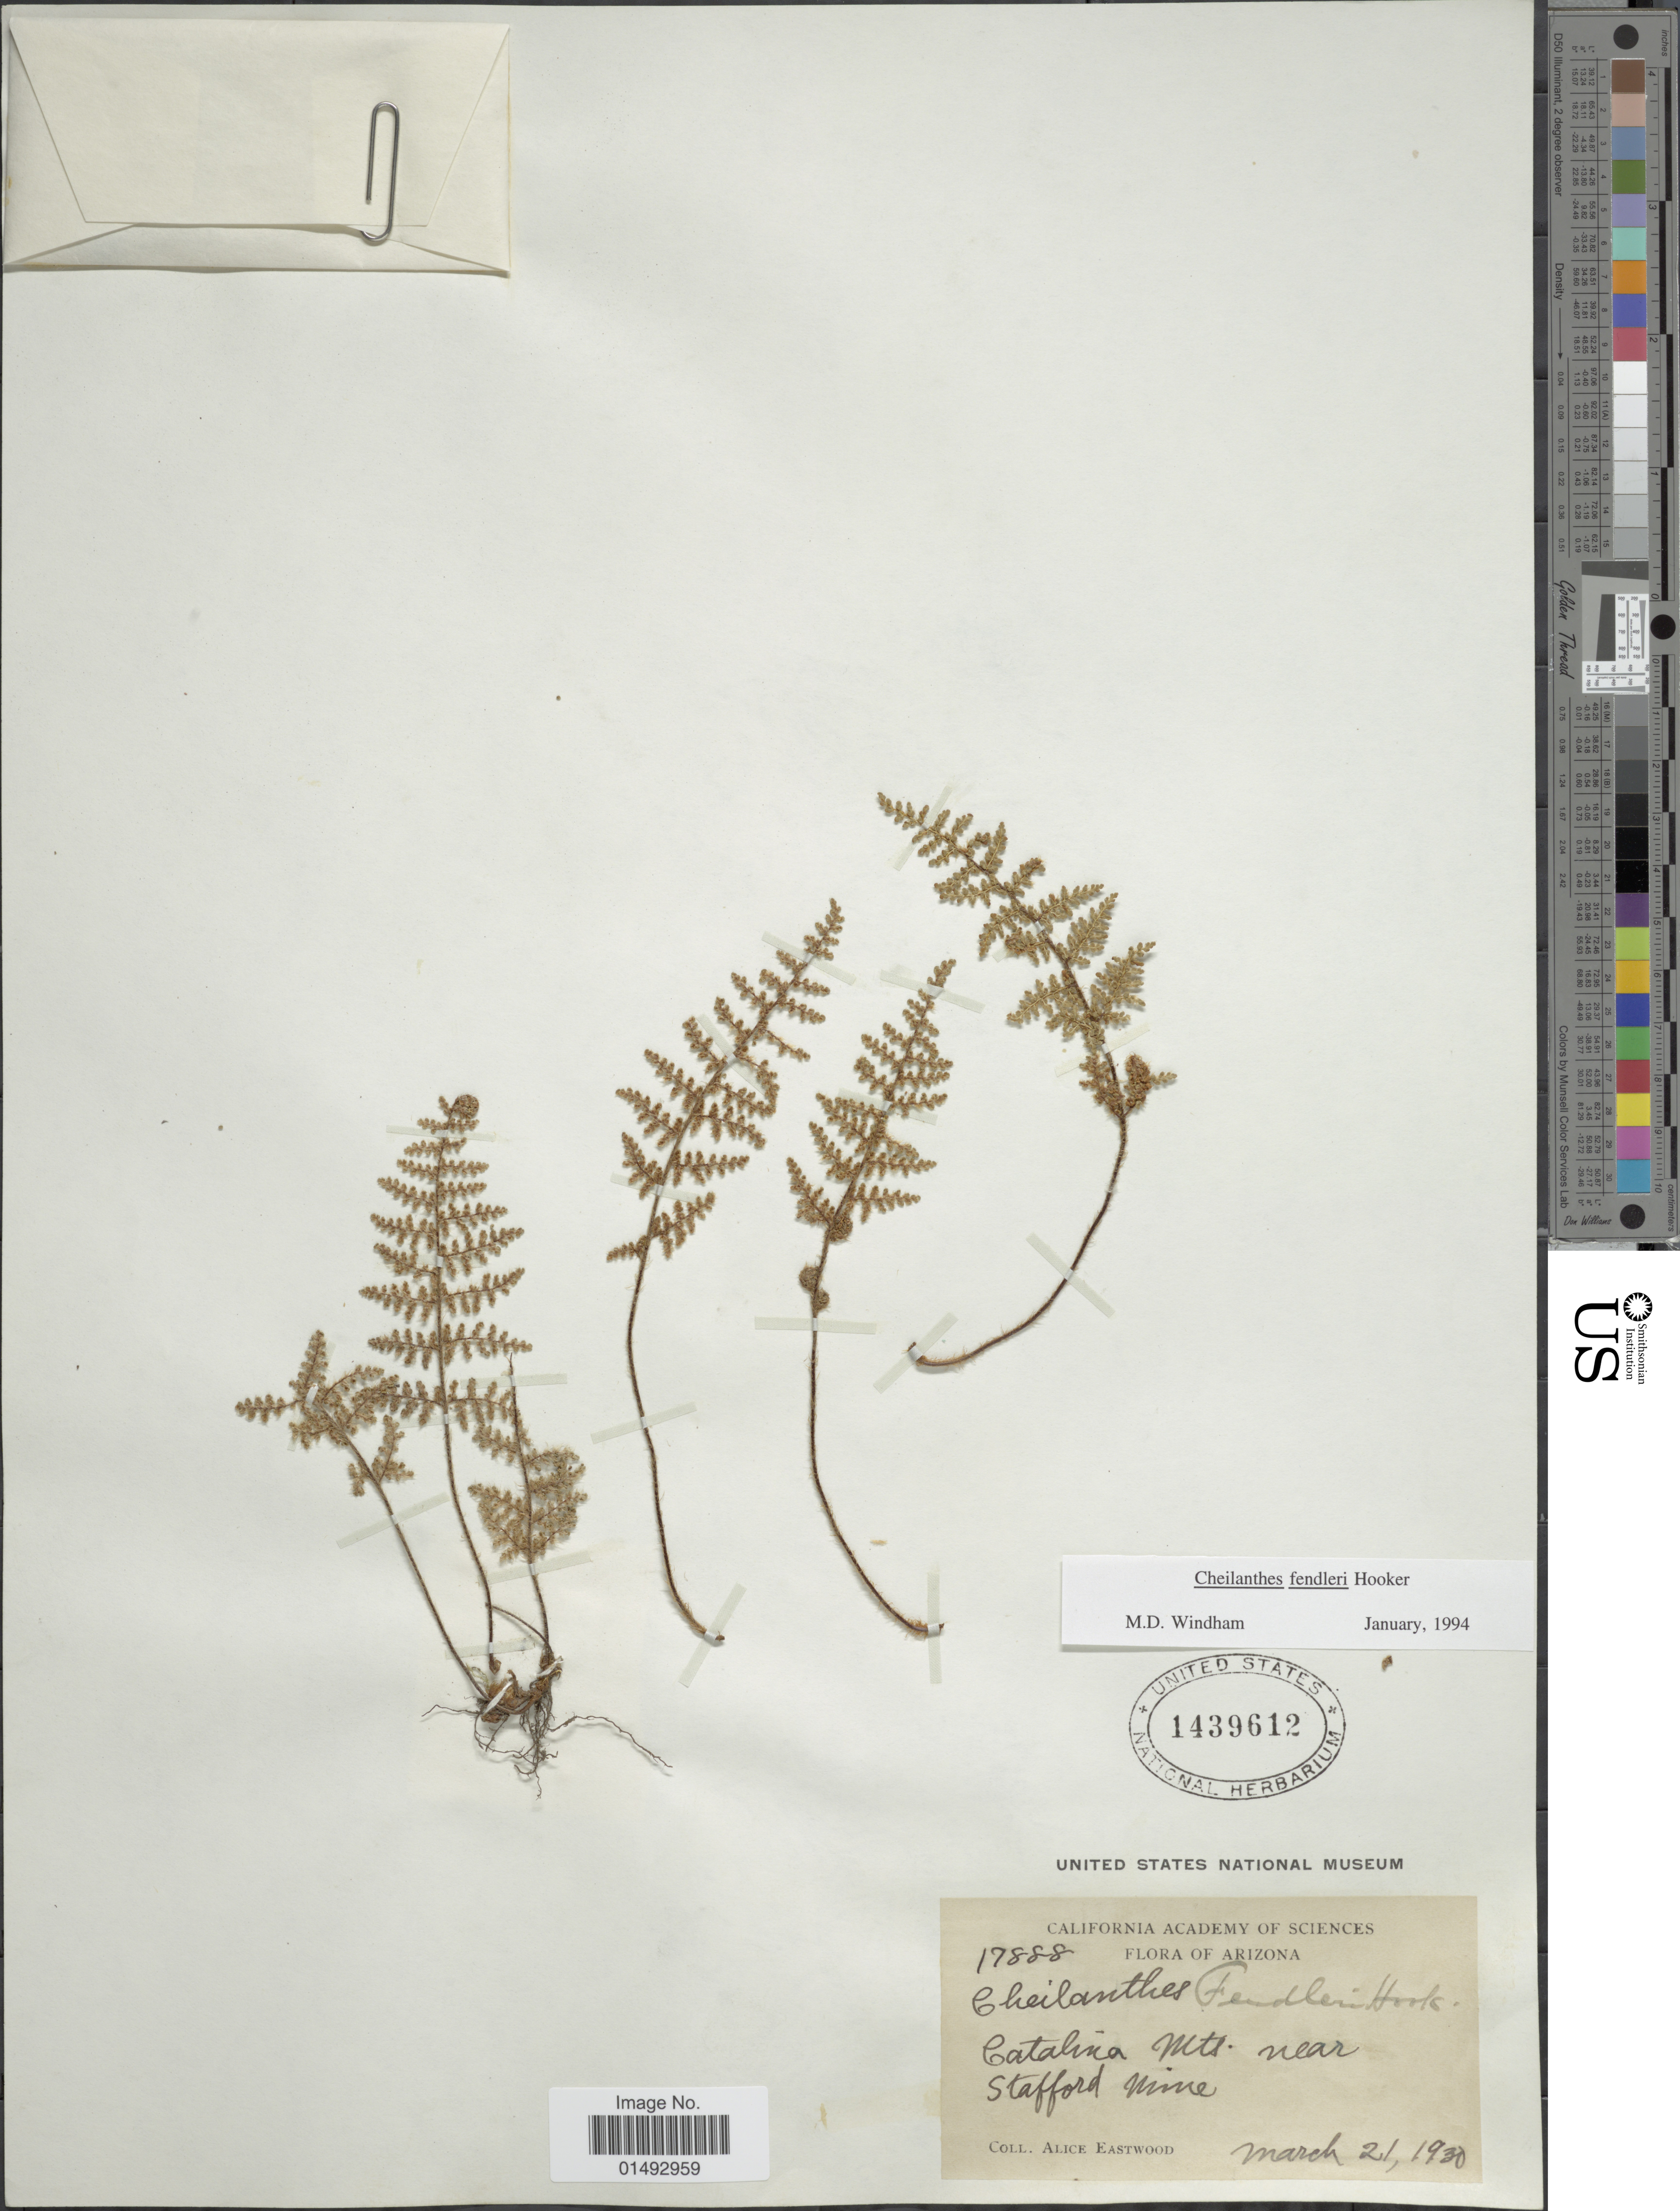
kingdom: Plantae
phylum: Tracheophyta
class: Polypodiopsida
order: Polypodiales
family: Pteridaceae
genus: Myriopteris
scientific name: Myriopteris fendleri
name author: (Hook.) E. Fourn.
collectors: A. Eastwood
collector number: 17888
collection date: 1930-03-21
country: United States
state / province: Arizona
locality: Catalina Mts near Stafford Mine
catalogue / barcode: US 1439612